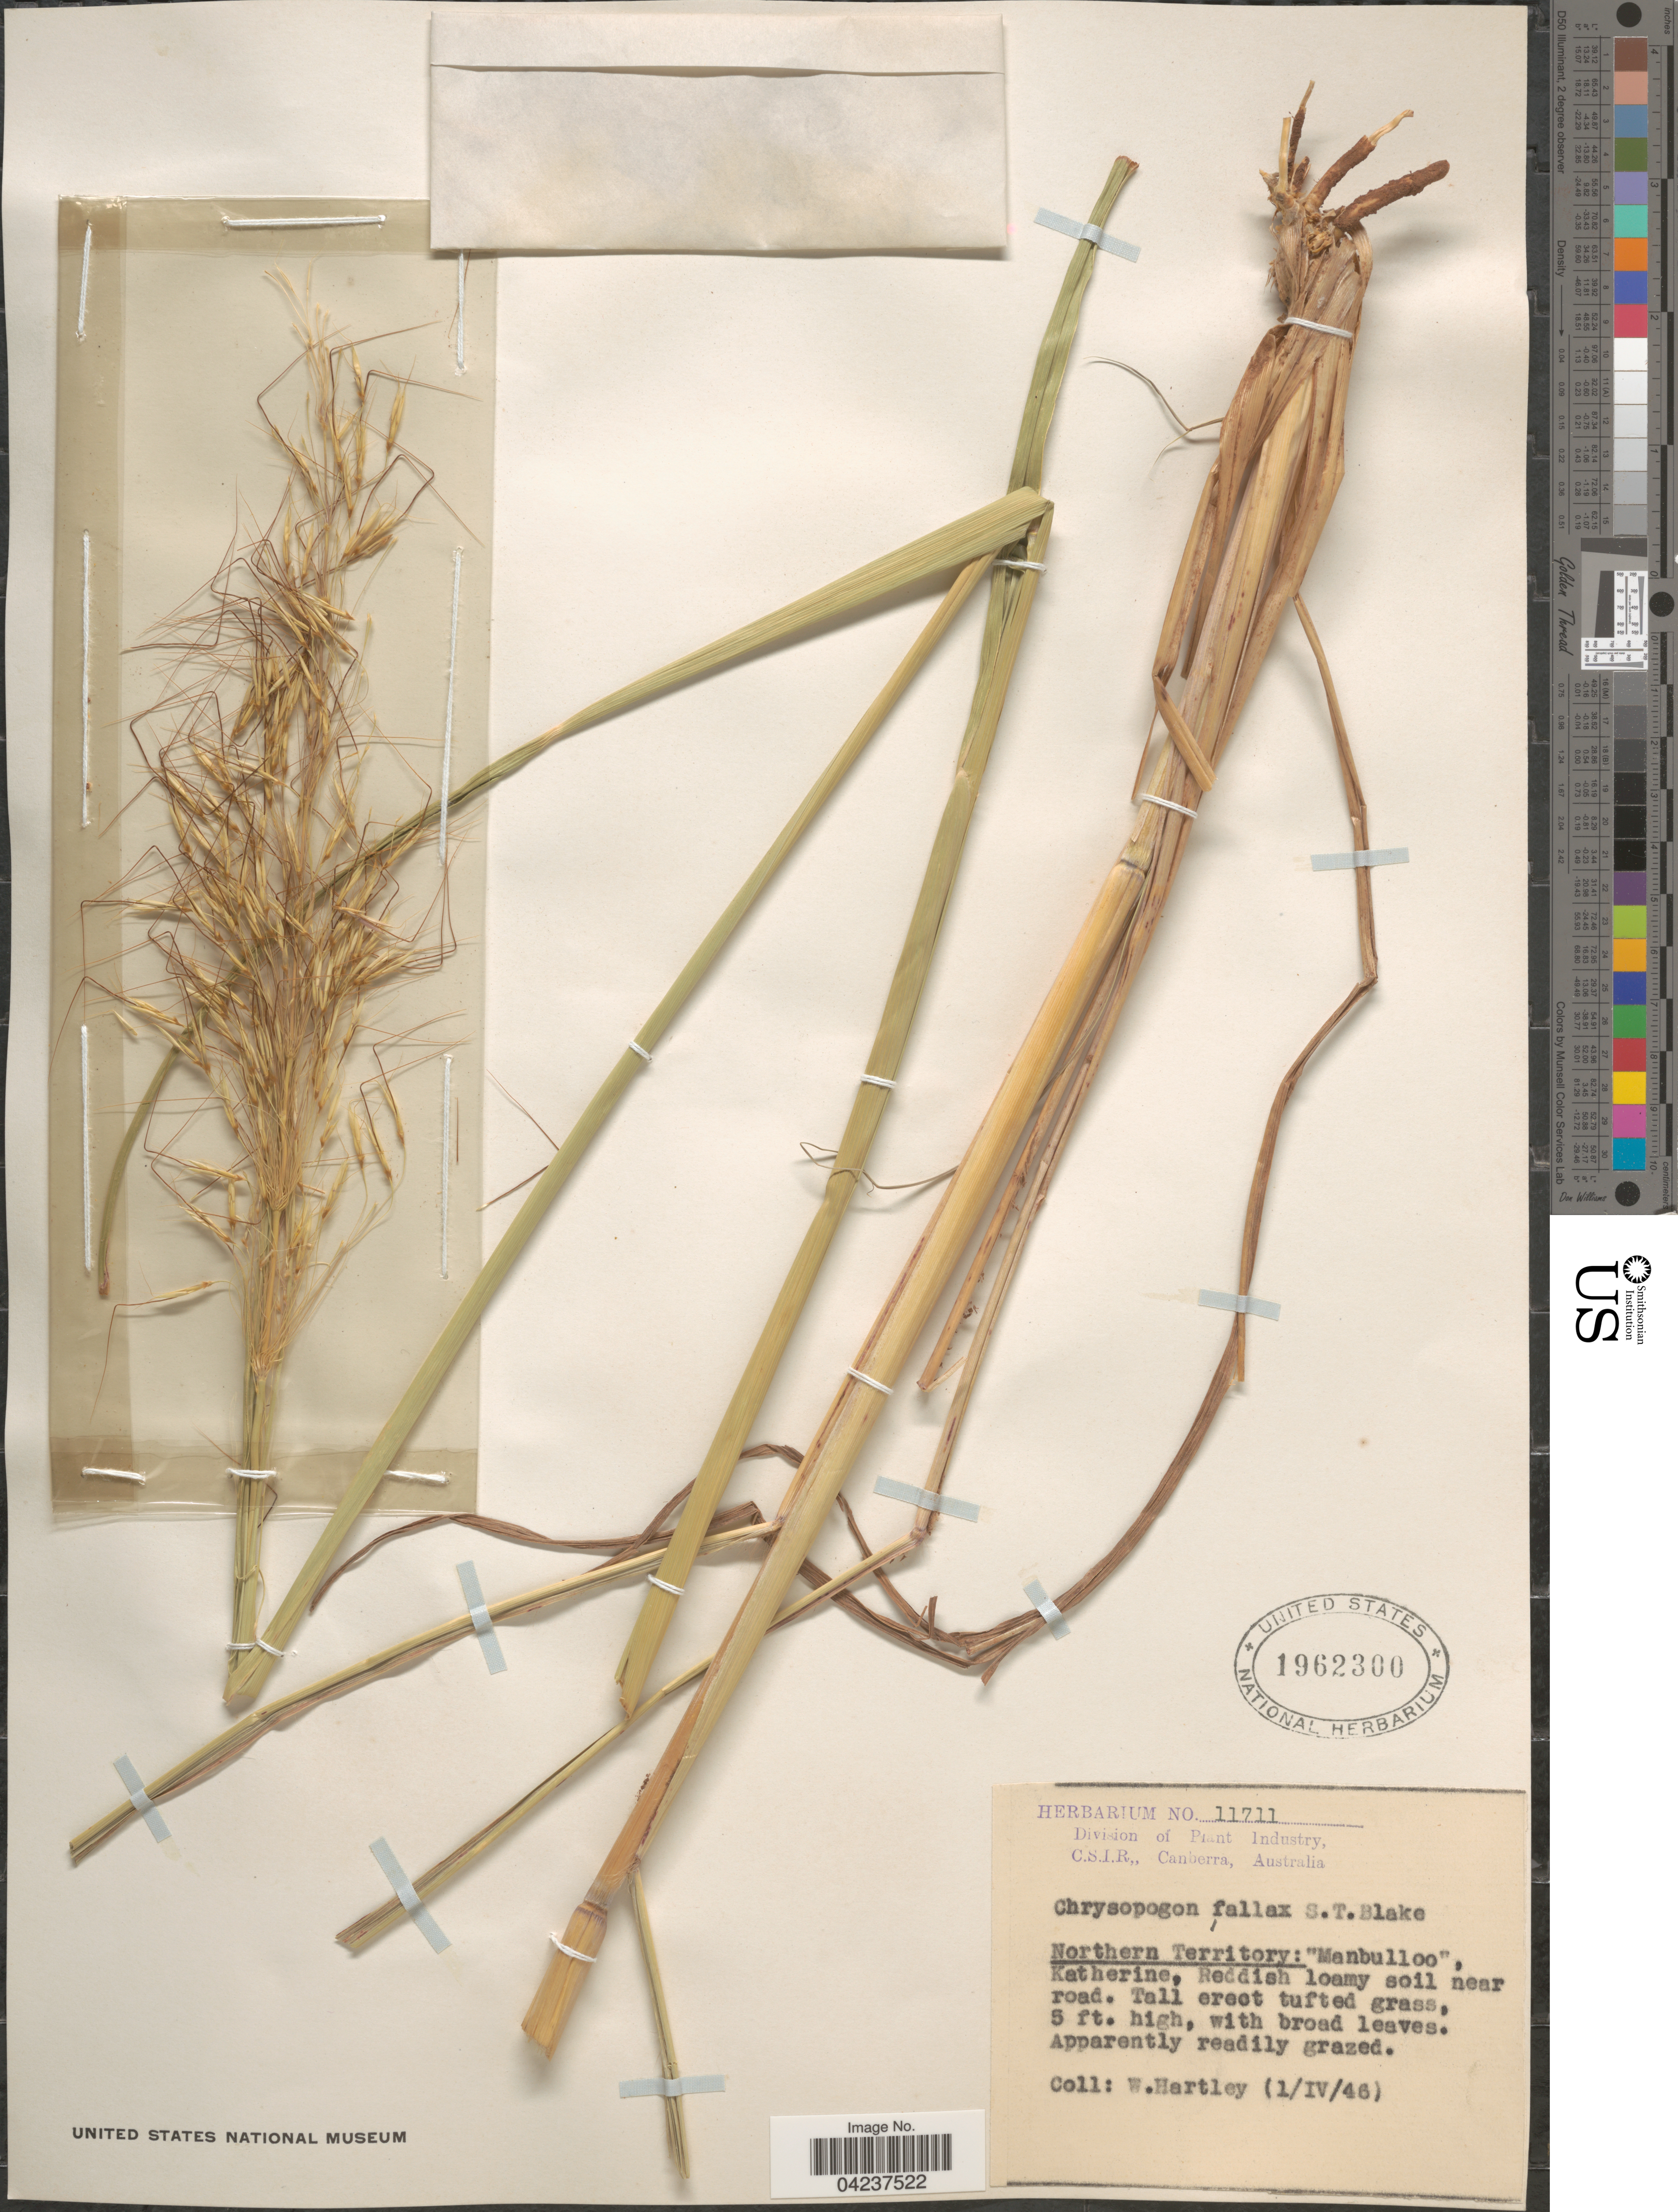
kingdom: Plantae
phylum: Tracheophyta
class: Liliopsida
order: Poales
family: Poaceae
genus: Chrysopogon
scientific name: Chrysopogon fallax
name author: S.T. Blake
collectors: W. Hartley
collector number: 11711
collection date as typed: Transcribed d/m/y: 1/4/46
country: Australia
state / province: Northern Territory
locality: Manbulloo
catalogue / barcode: US 1962300